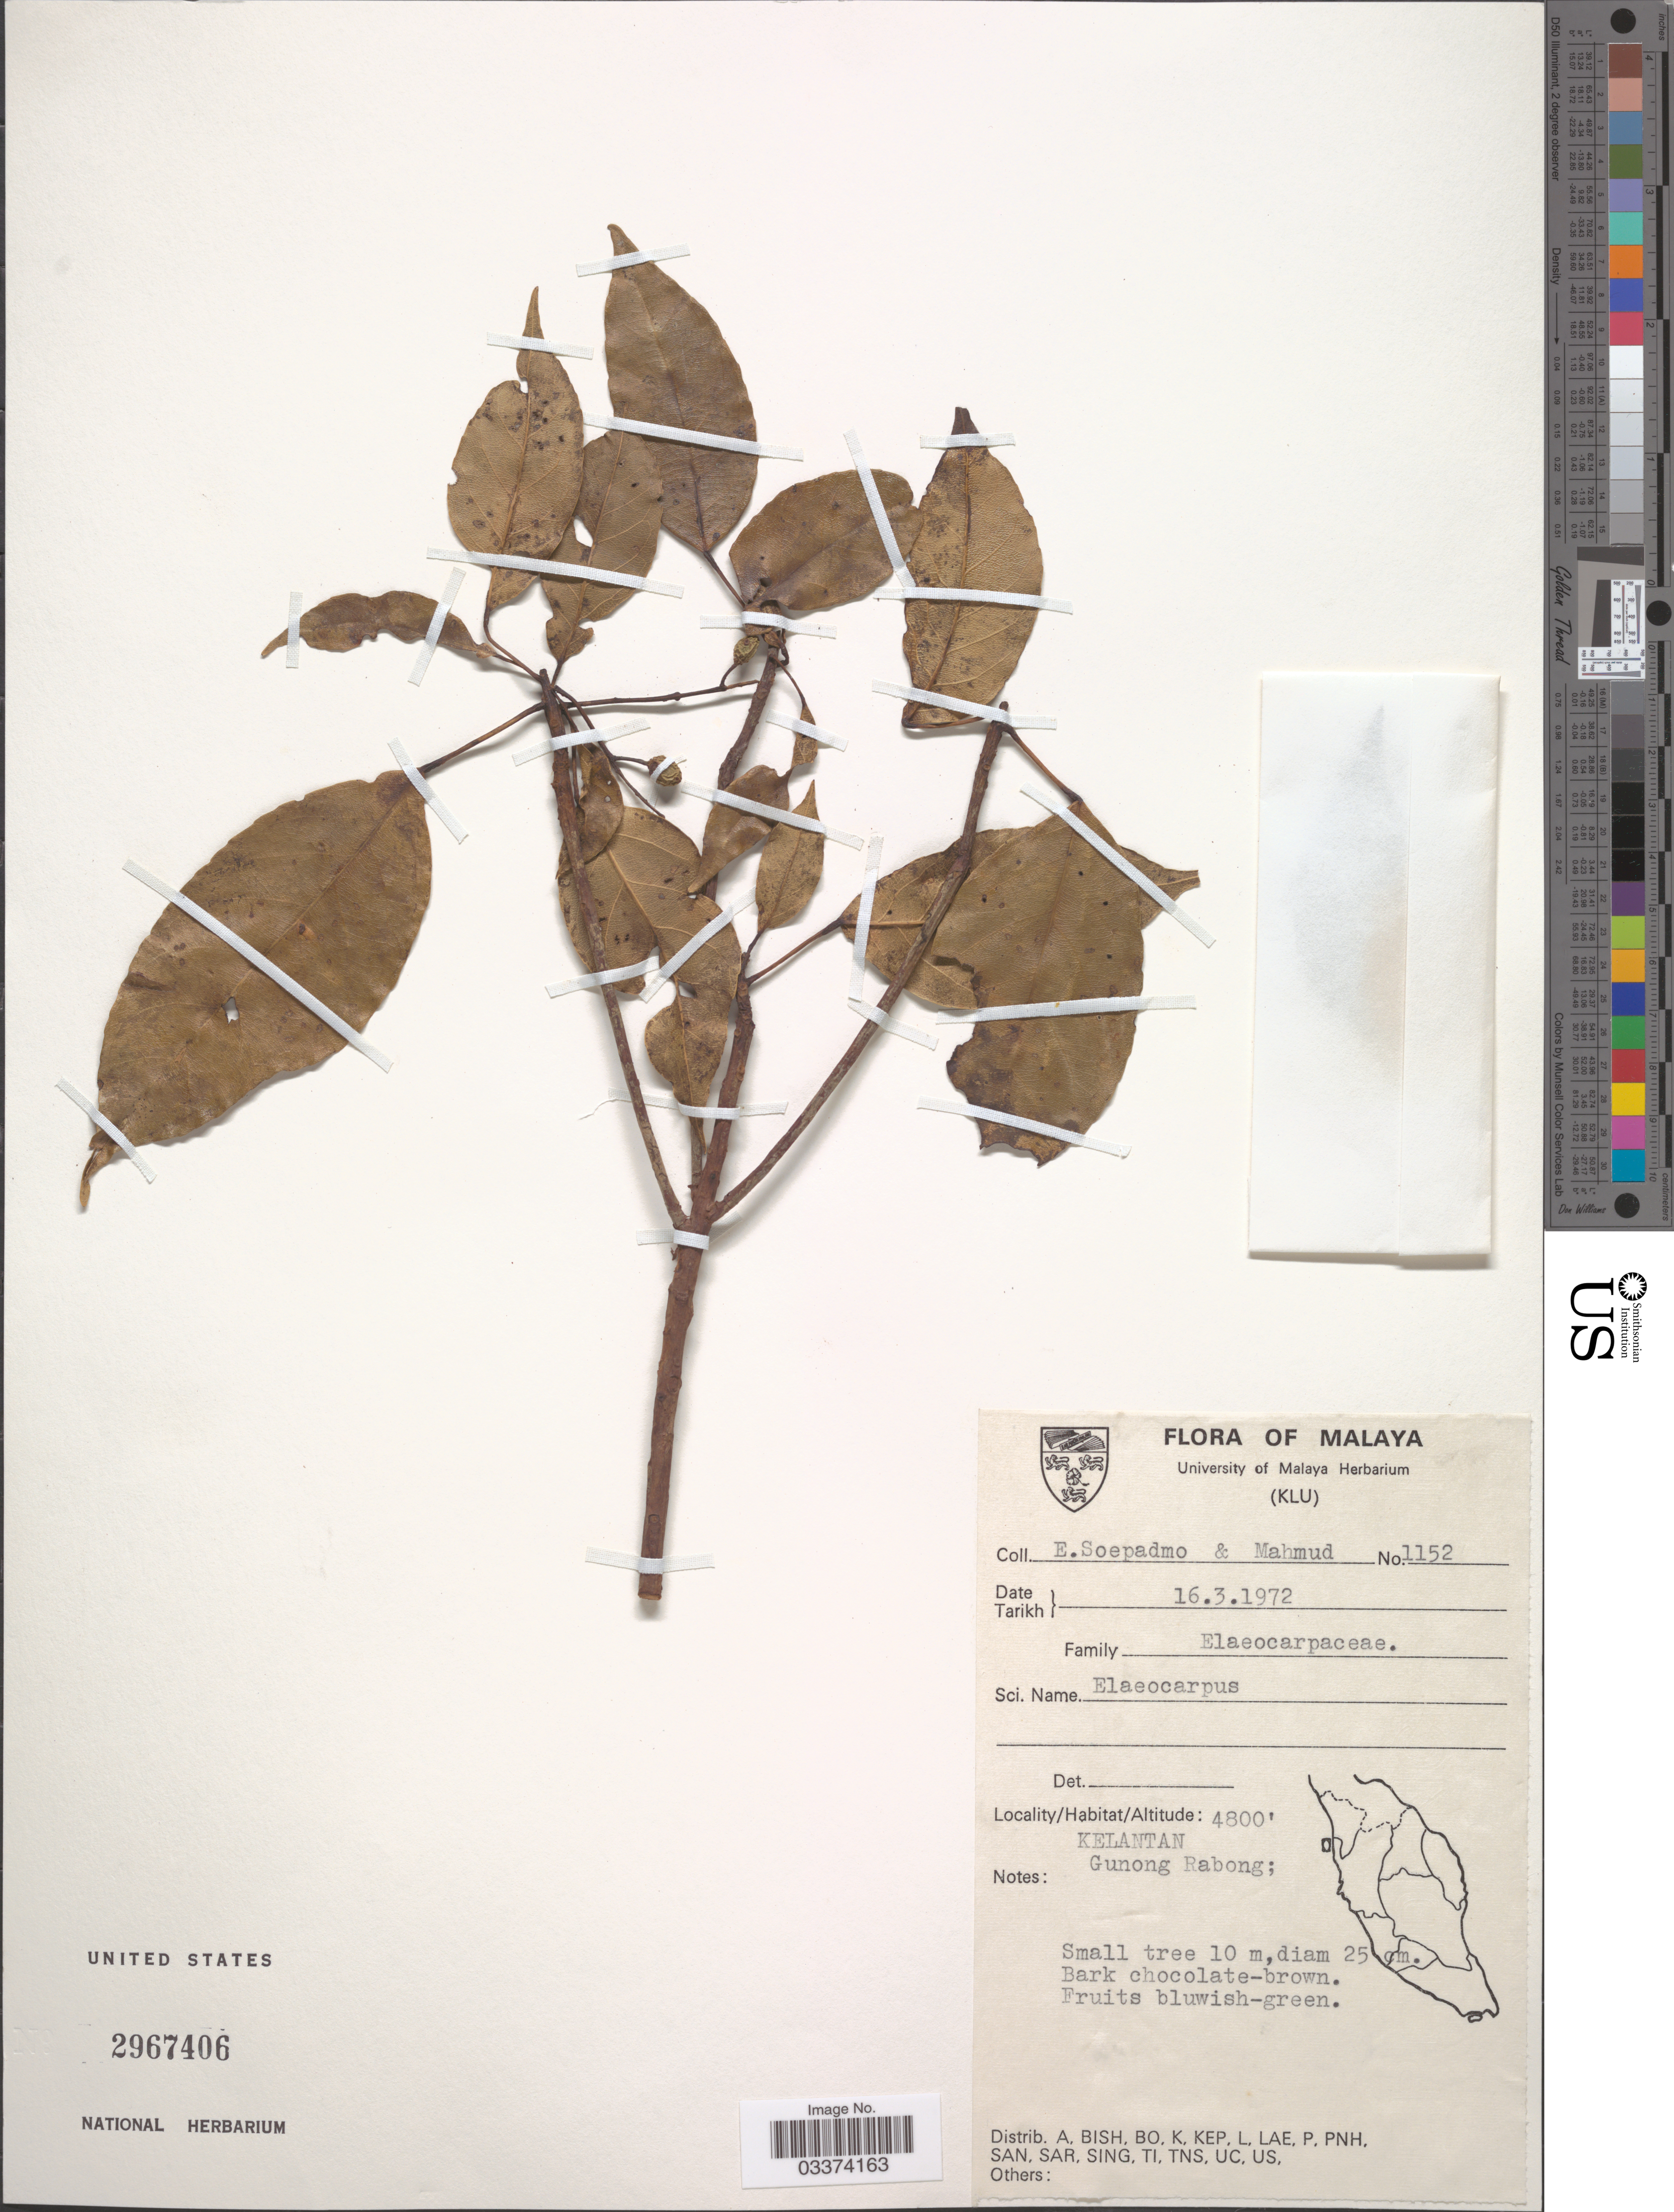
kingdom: Plantae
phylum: Tracheophyta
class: Magnoliopsida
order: Oxalidales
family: Elaeocarpaceae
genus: Elaeocarpus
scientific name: Elaeocarpus sp.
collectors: E. Soepadmo & -. Mahmud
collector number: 1152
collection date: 1972-03-16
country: Malaysia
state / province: Kelantan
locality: Malaya. Gunong Rabong.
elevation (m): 1463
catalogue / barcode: US 2967406